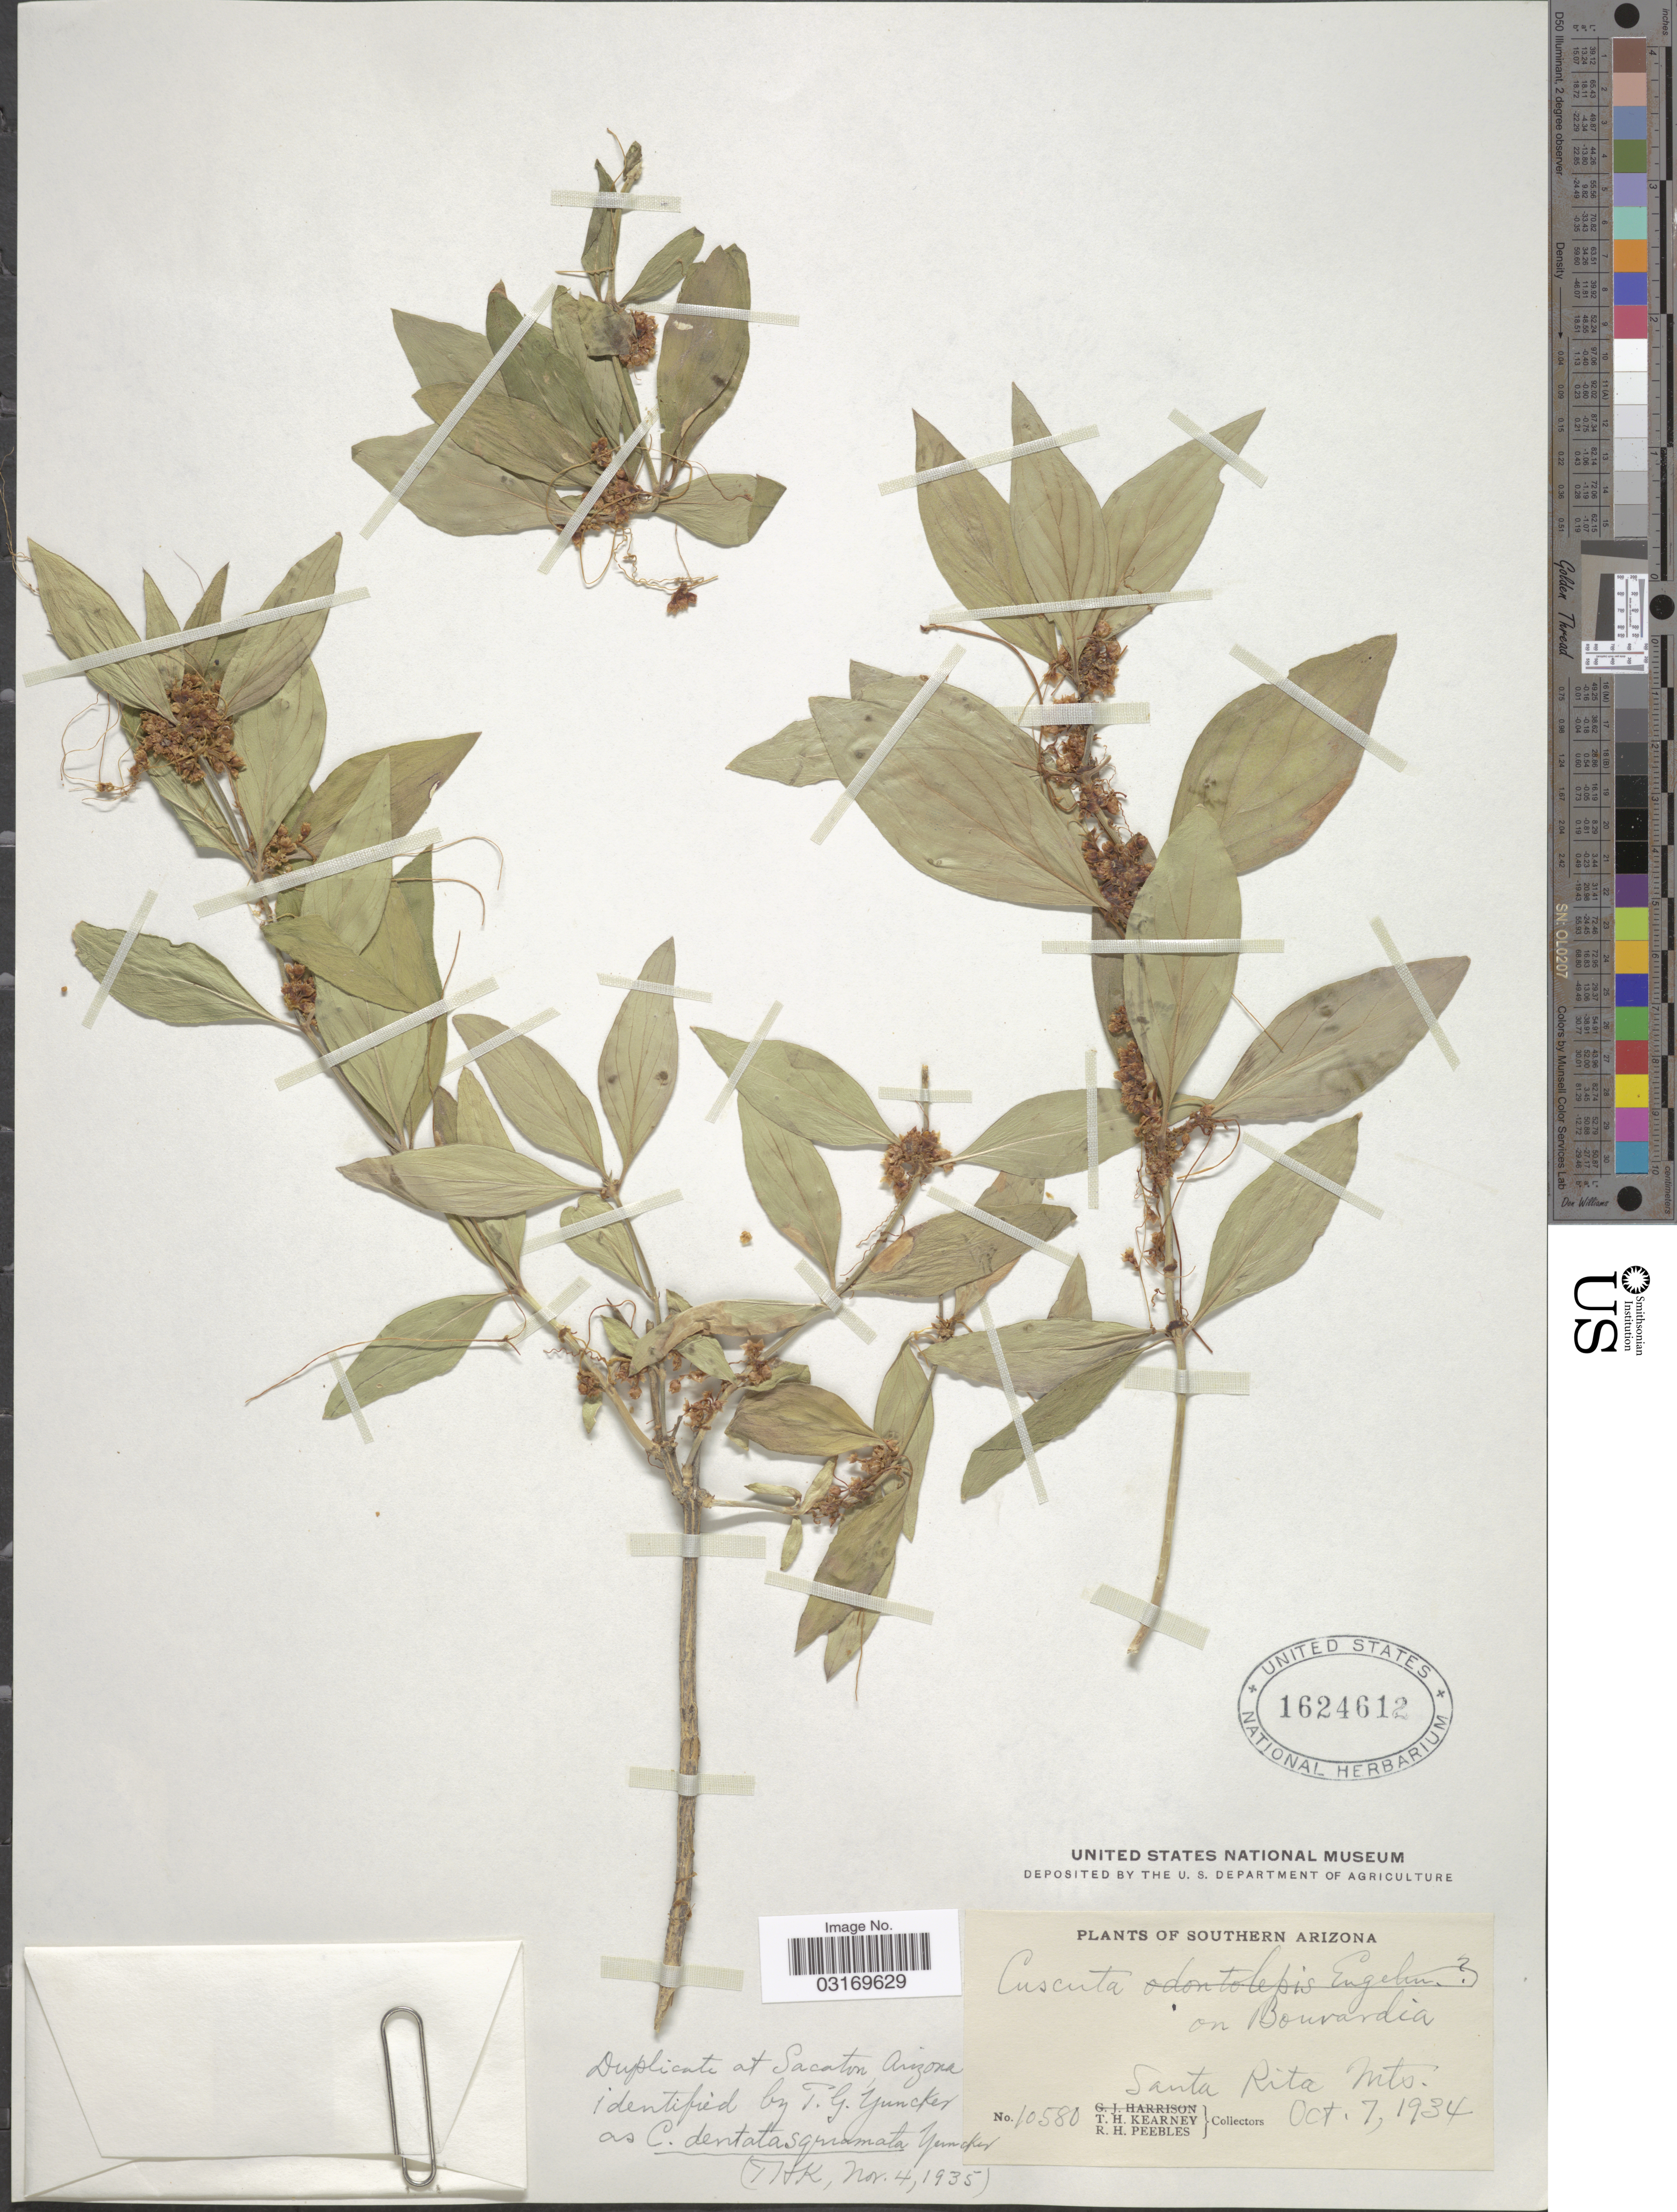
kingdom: Plantae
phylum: Tracheophyta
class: Magnoliopsida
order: Solanales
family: Convolvulaceae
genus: Cuscuta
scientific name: Cuscuta dentatasquamata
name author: Yunck.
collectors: T. H. Kearney & R. H. Peebles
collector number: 10580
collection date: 1934-10-07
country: United States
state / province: Arizona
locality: Southern Arizona. Santa Rita Mts.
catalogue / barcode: US 1624612